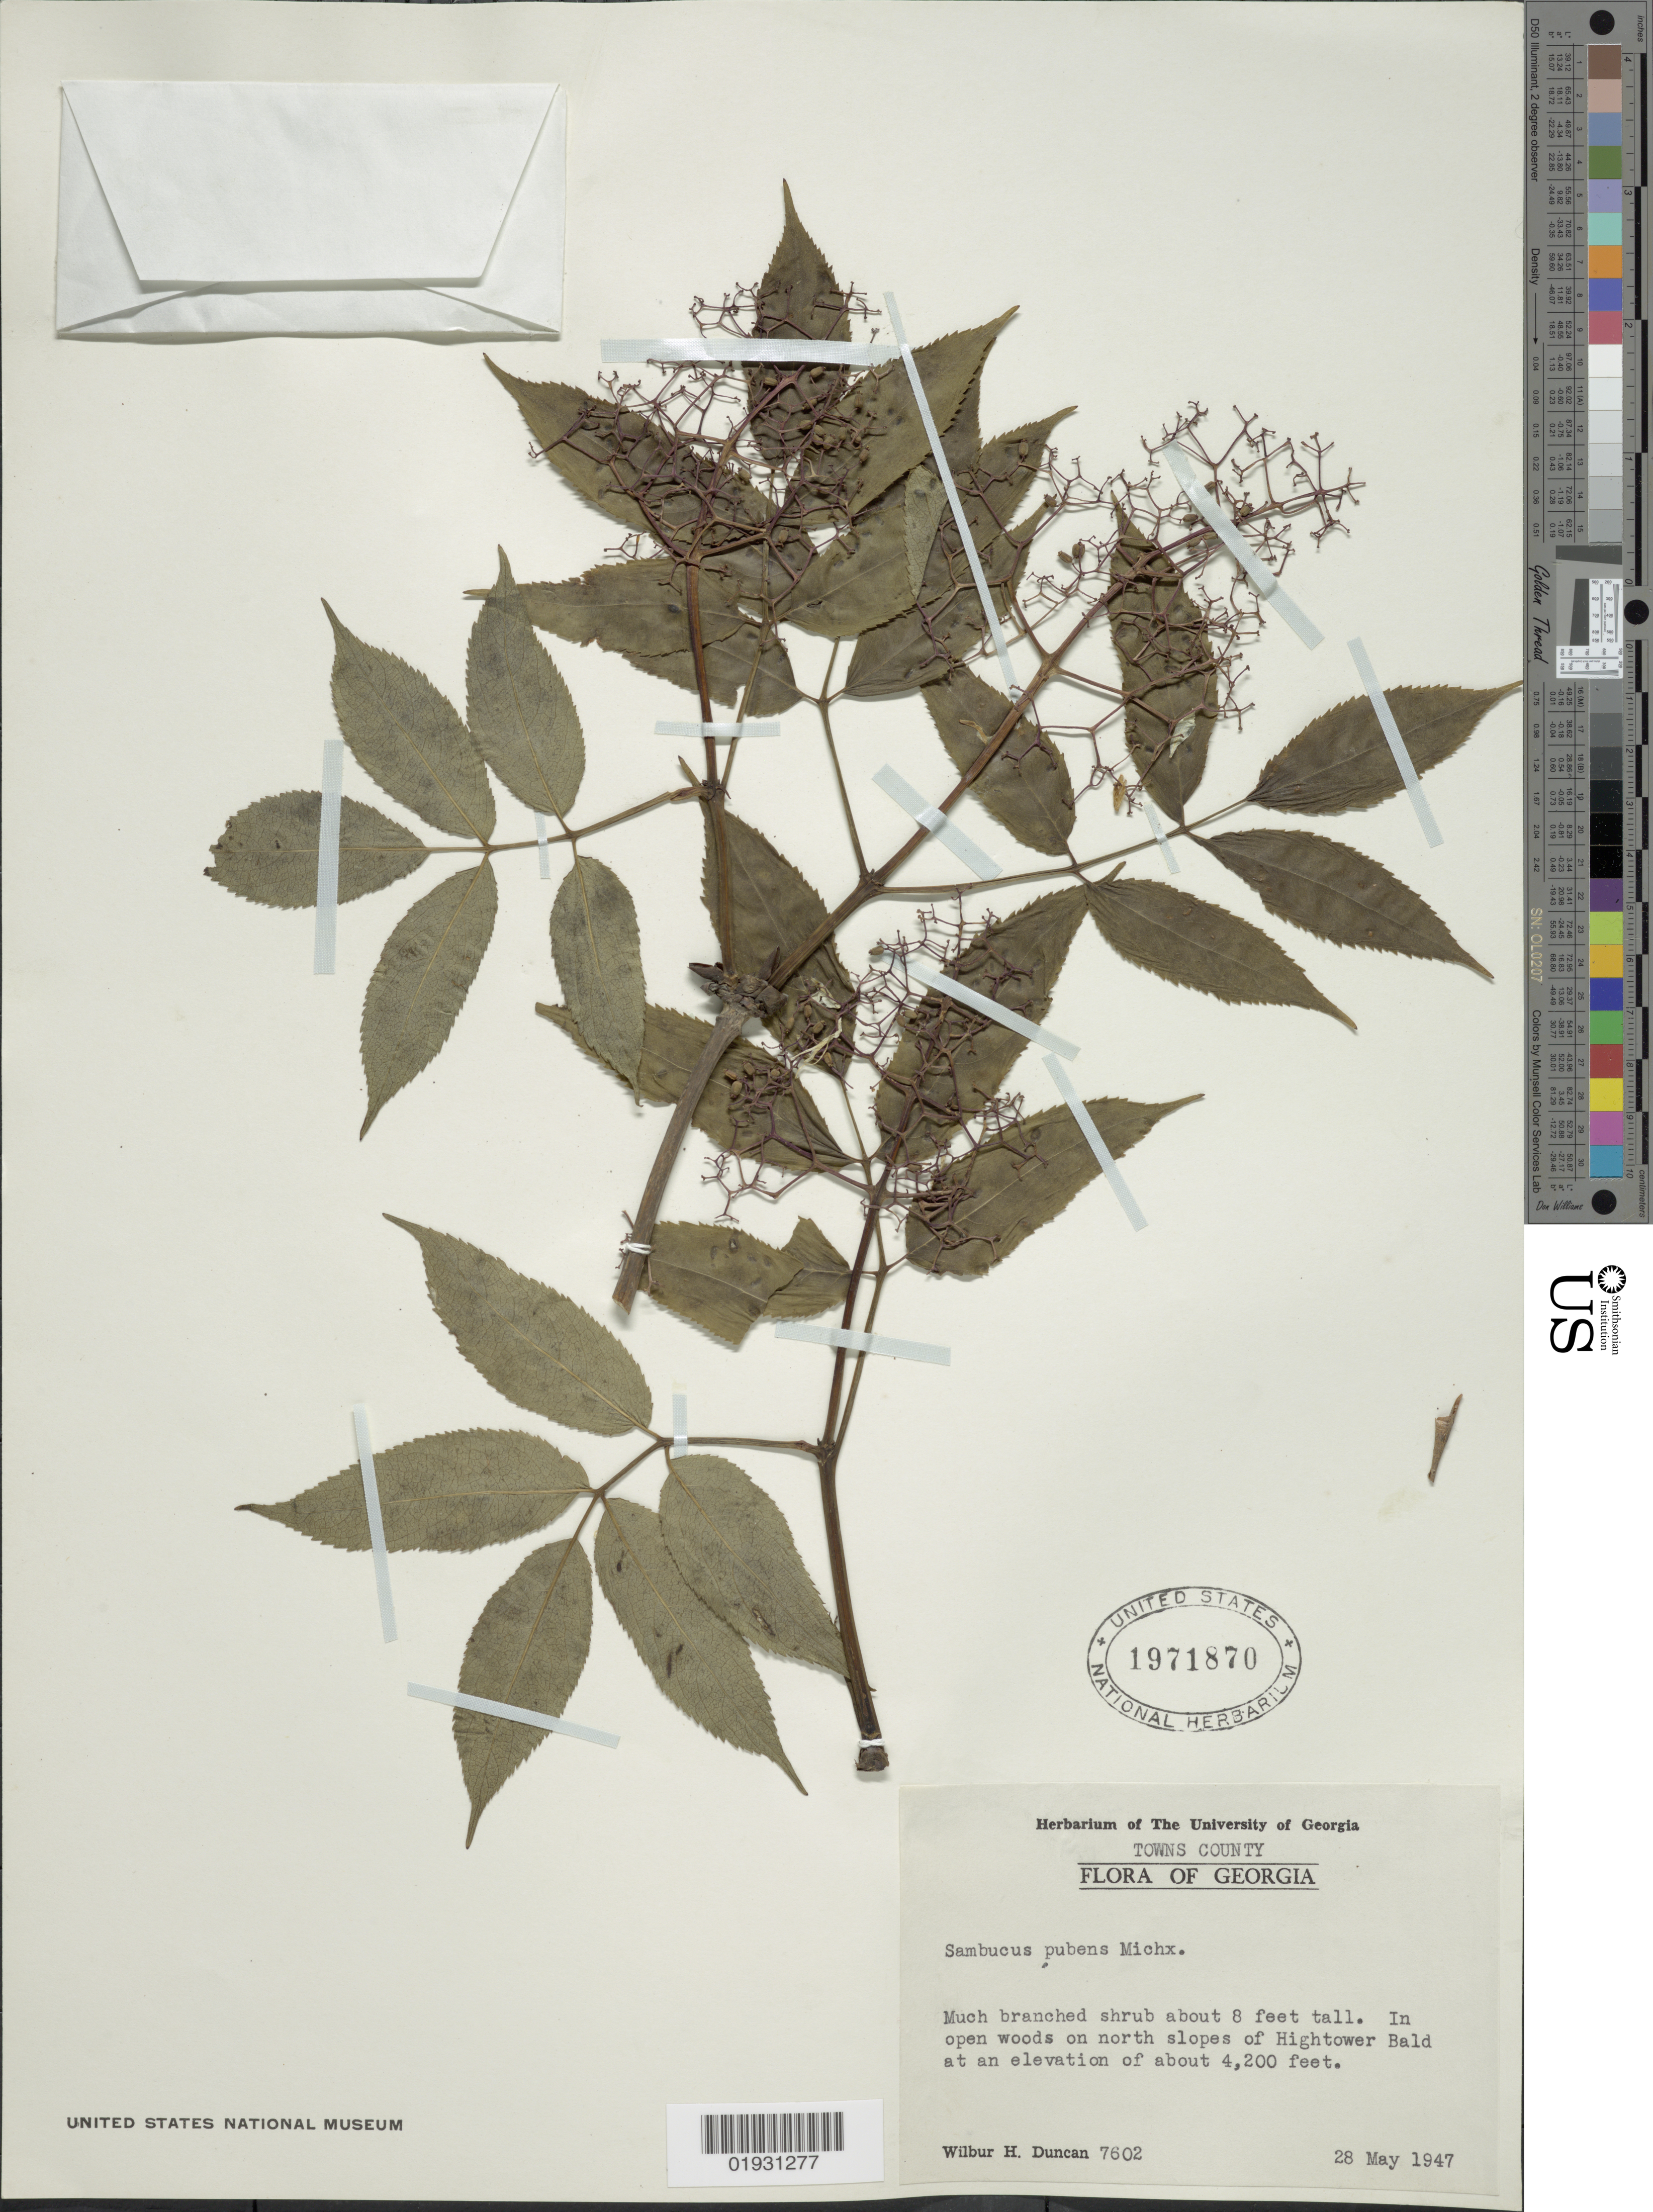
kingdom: Plantae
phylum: Tracheophyta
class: Magnoliopsida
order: Dipsacales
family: Viburnaceae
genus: Sambucus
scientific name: Sambucus racemosa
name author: L.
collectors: W. H. Duncan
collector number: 7602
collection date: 1947-05-28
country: United States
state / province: Georgia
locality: Towns County. In open woods on north slopes of Hightower Bald.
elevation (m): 1280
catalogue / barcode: US 1971870